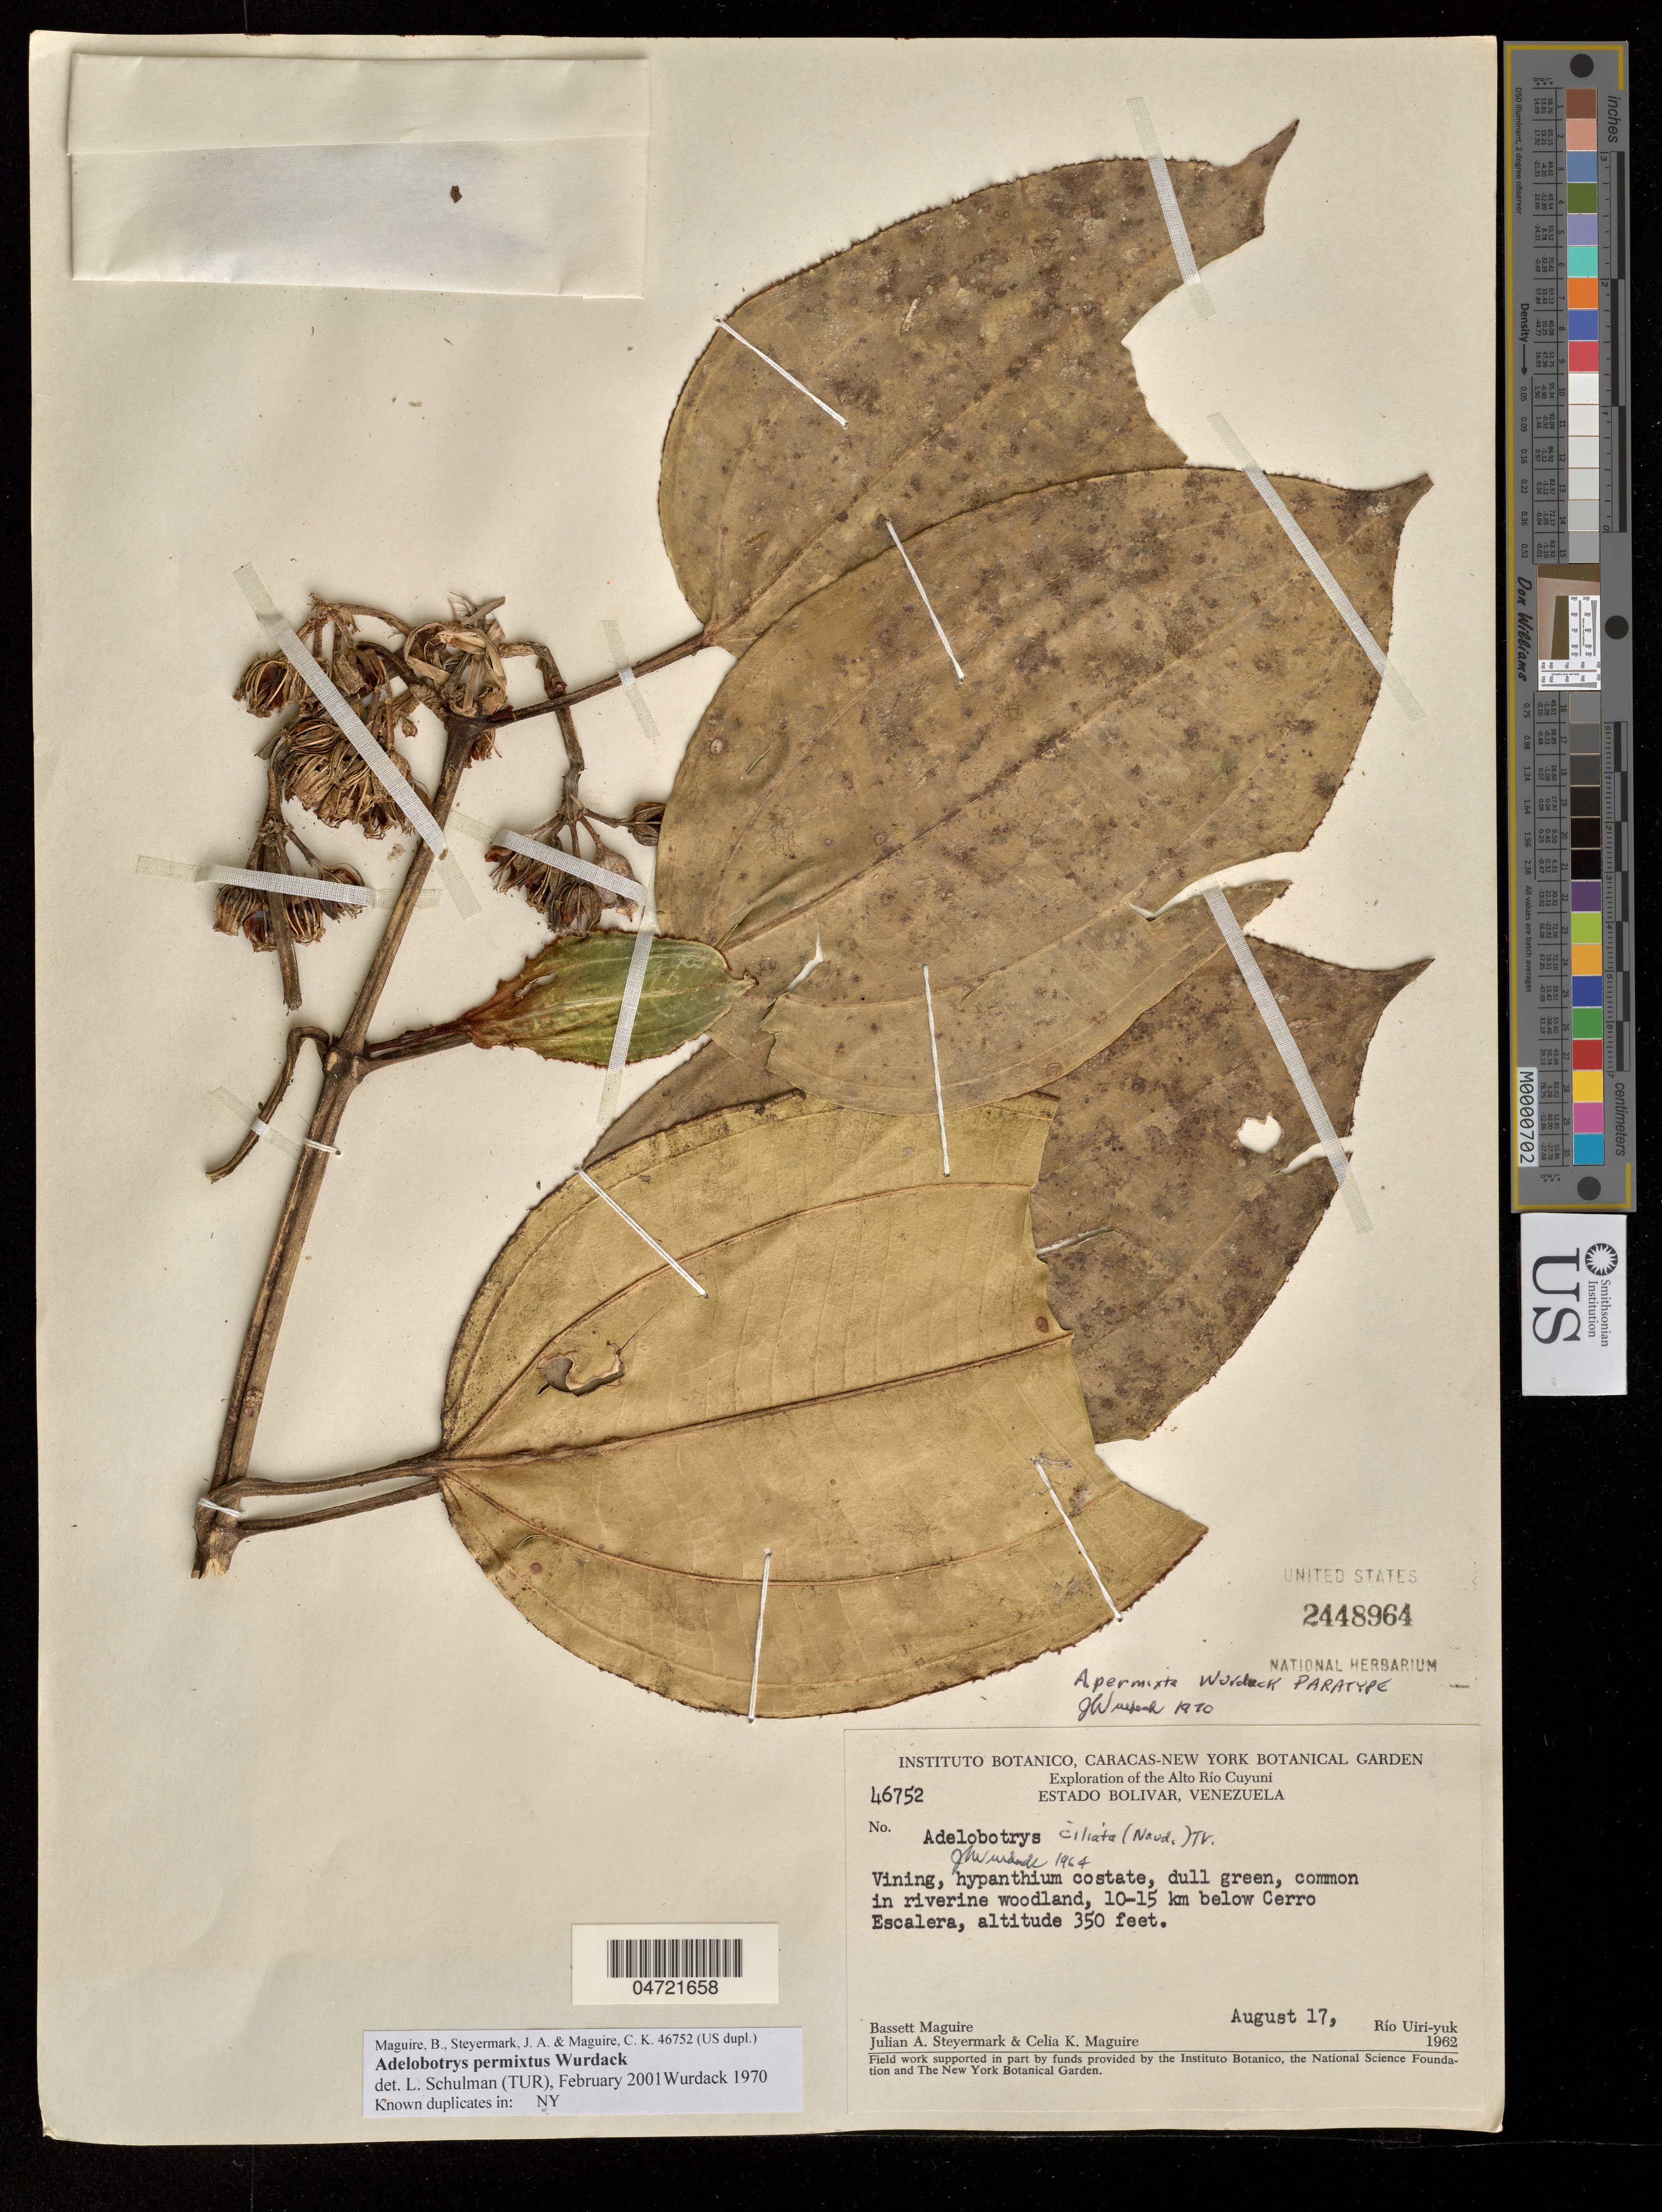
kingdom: Plantae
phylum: Tracheophyta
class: Magnoliopsida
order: Myrtales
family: Melastomataceae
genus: Adelobotrys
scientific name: Adelobotrys permixta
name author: Wurdack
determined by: Schulman, Leif, (TUR), University of Turku (FINLAND)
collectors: B. Maguire, C. K. Maguire & G. Wilson-Browne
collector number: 46752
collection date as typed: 17-Aug-62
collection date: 1962-08-17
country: Venezuela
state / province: Bolívar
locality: Alto Río Cuyuni, Río Uiri-yuk, 10-15 km below Cerro La Escalera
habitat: Common in riverine woodland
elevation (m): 107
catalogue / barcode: US 2448964